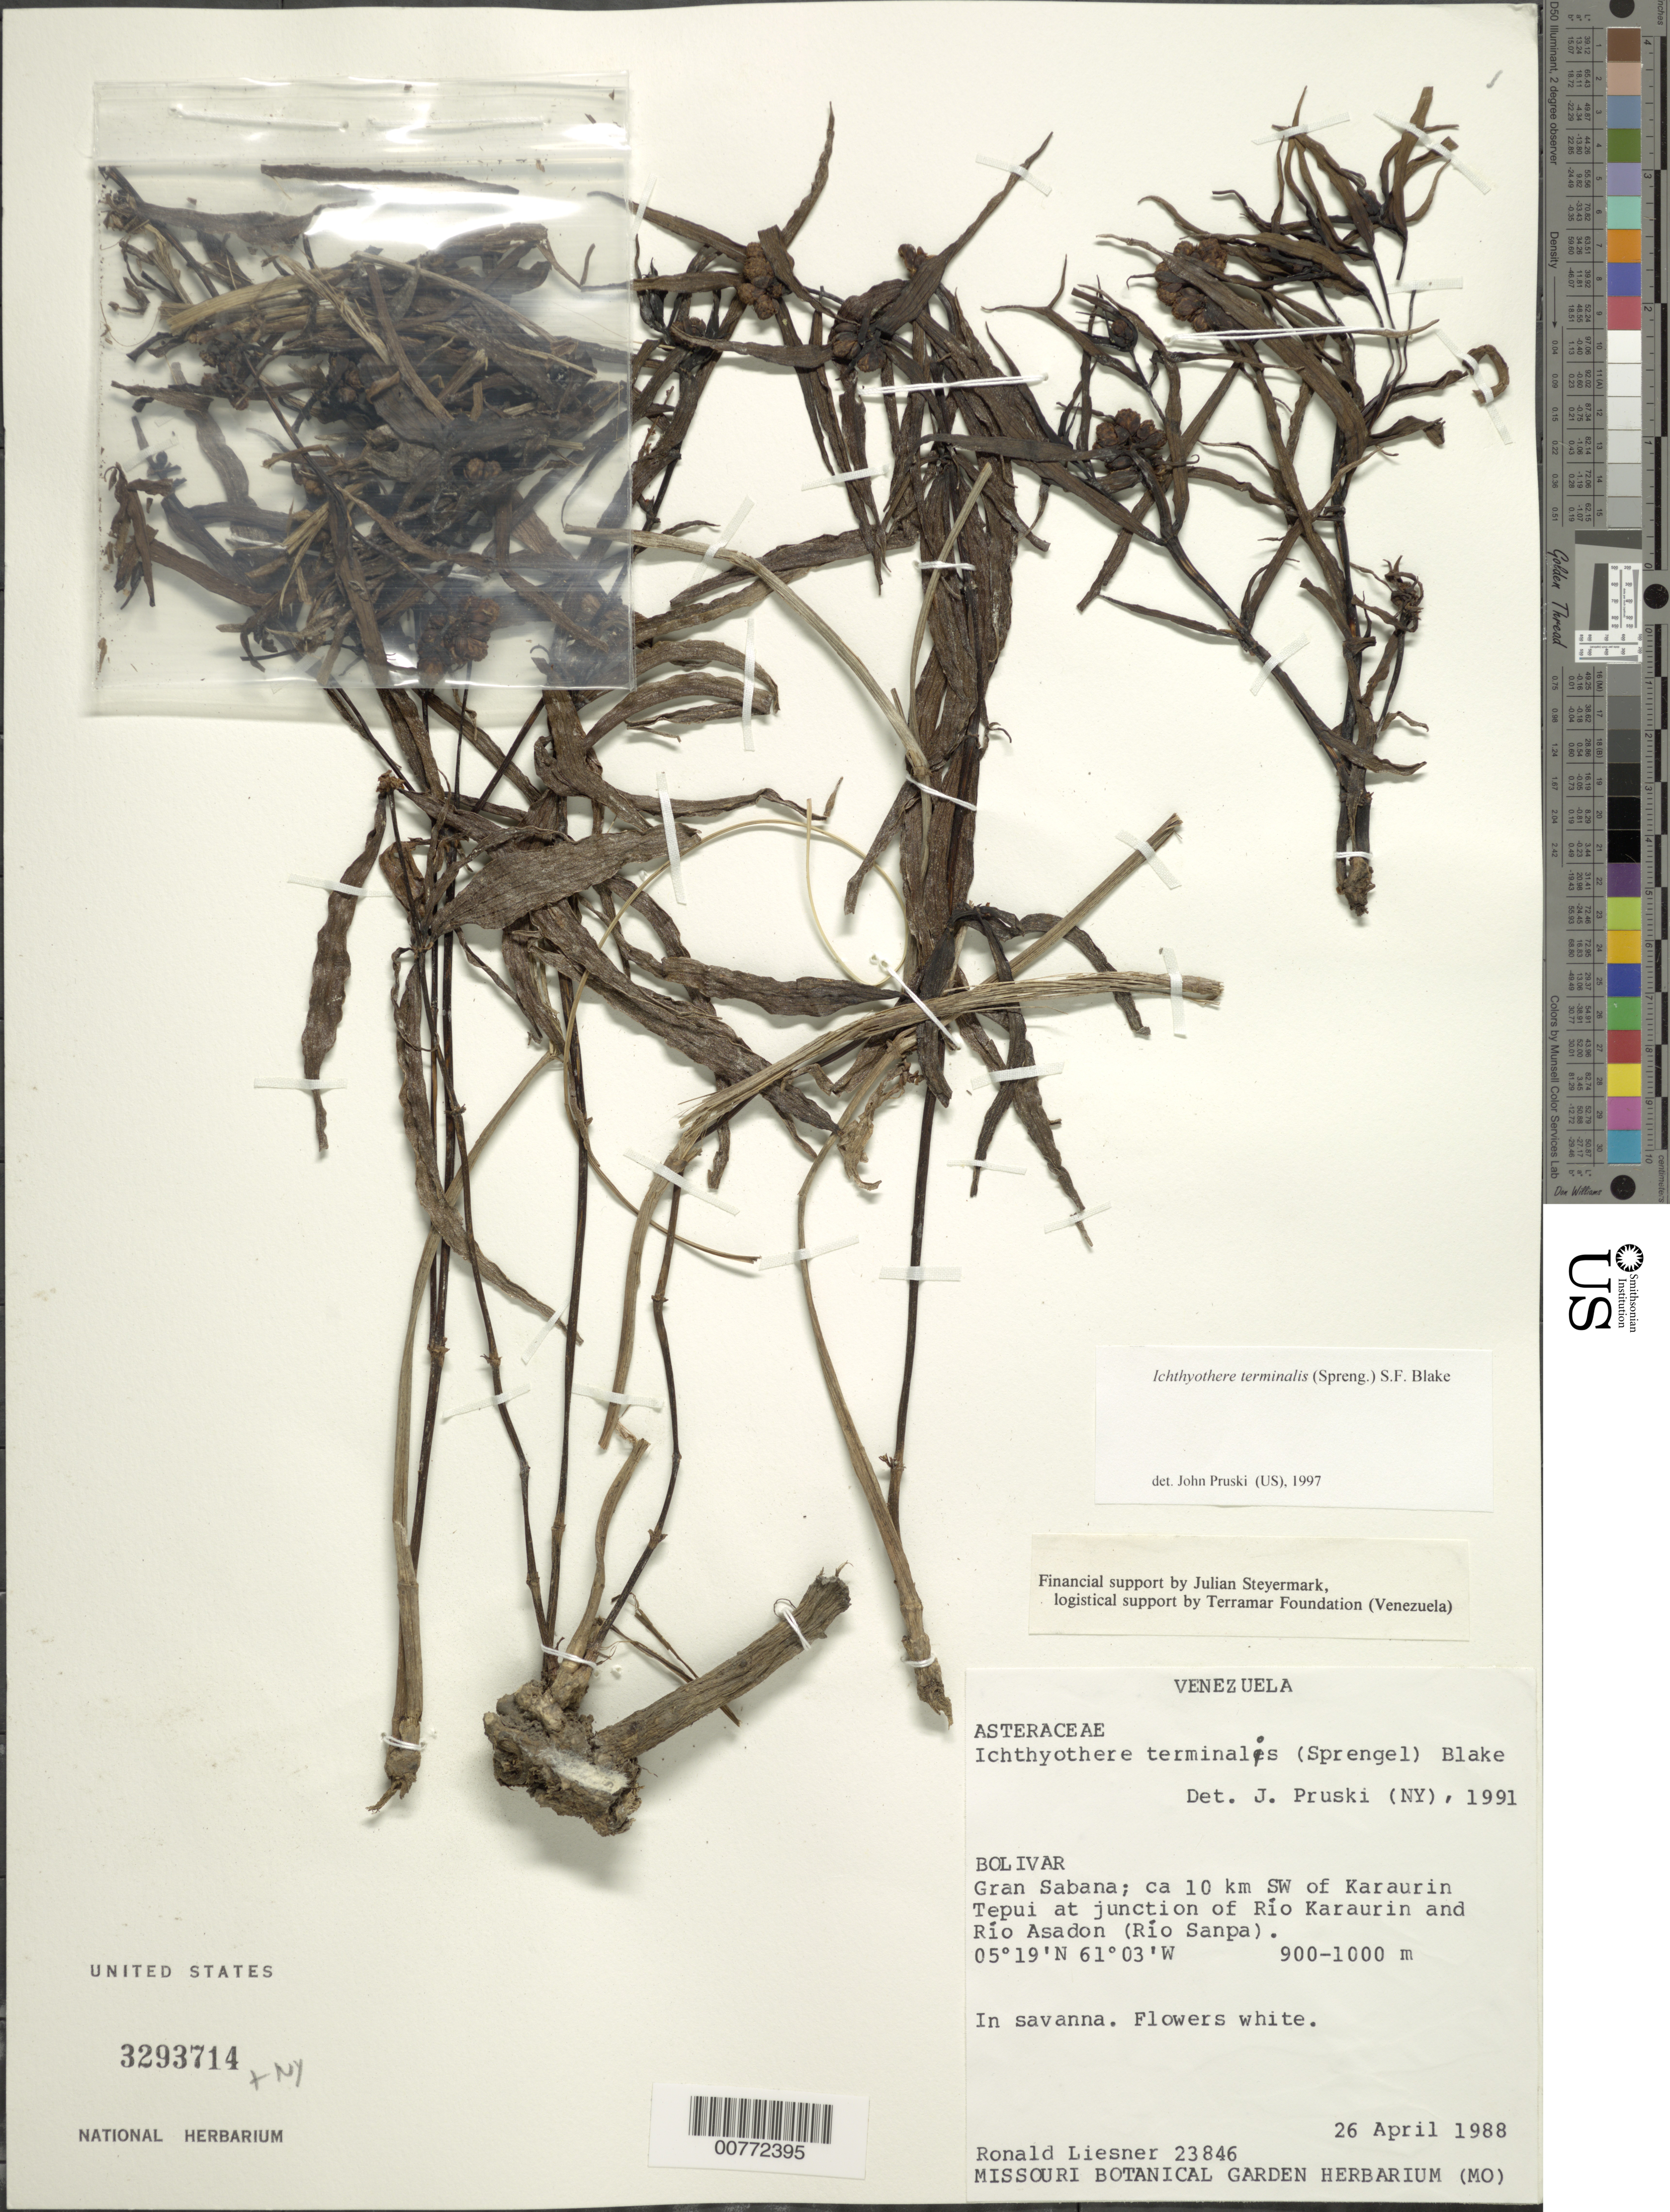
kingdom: Plantae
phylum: Tracheophyta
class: Magnoliopsida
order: Asterales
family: Asteraceae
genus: Ichthyothere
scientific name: Ichthyothere terminalis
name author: (Spreng.) S.F. Blake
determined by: Pruski, J. F.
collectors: R. L. Liesner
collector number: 23846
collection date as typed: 26-Apr-88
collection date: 1988-04-26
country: Venezuela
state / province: Bolívar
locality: Gran Sabana, ca 10 km SW of Karaurin tepuí at junction of Río Karaurin and Río Asadon (Río Sanpa)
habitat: Savanna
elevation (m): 900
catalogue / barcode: US 3293714